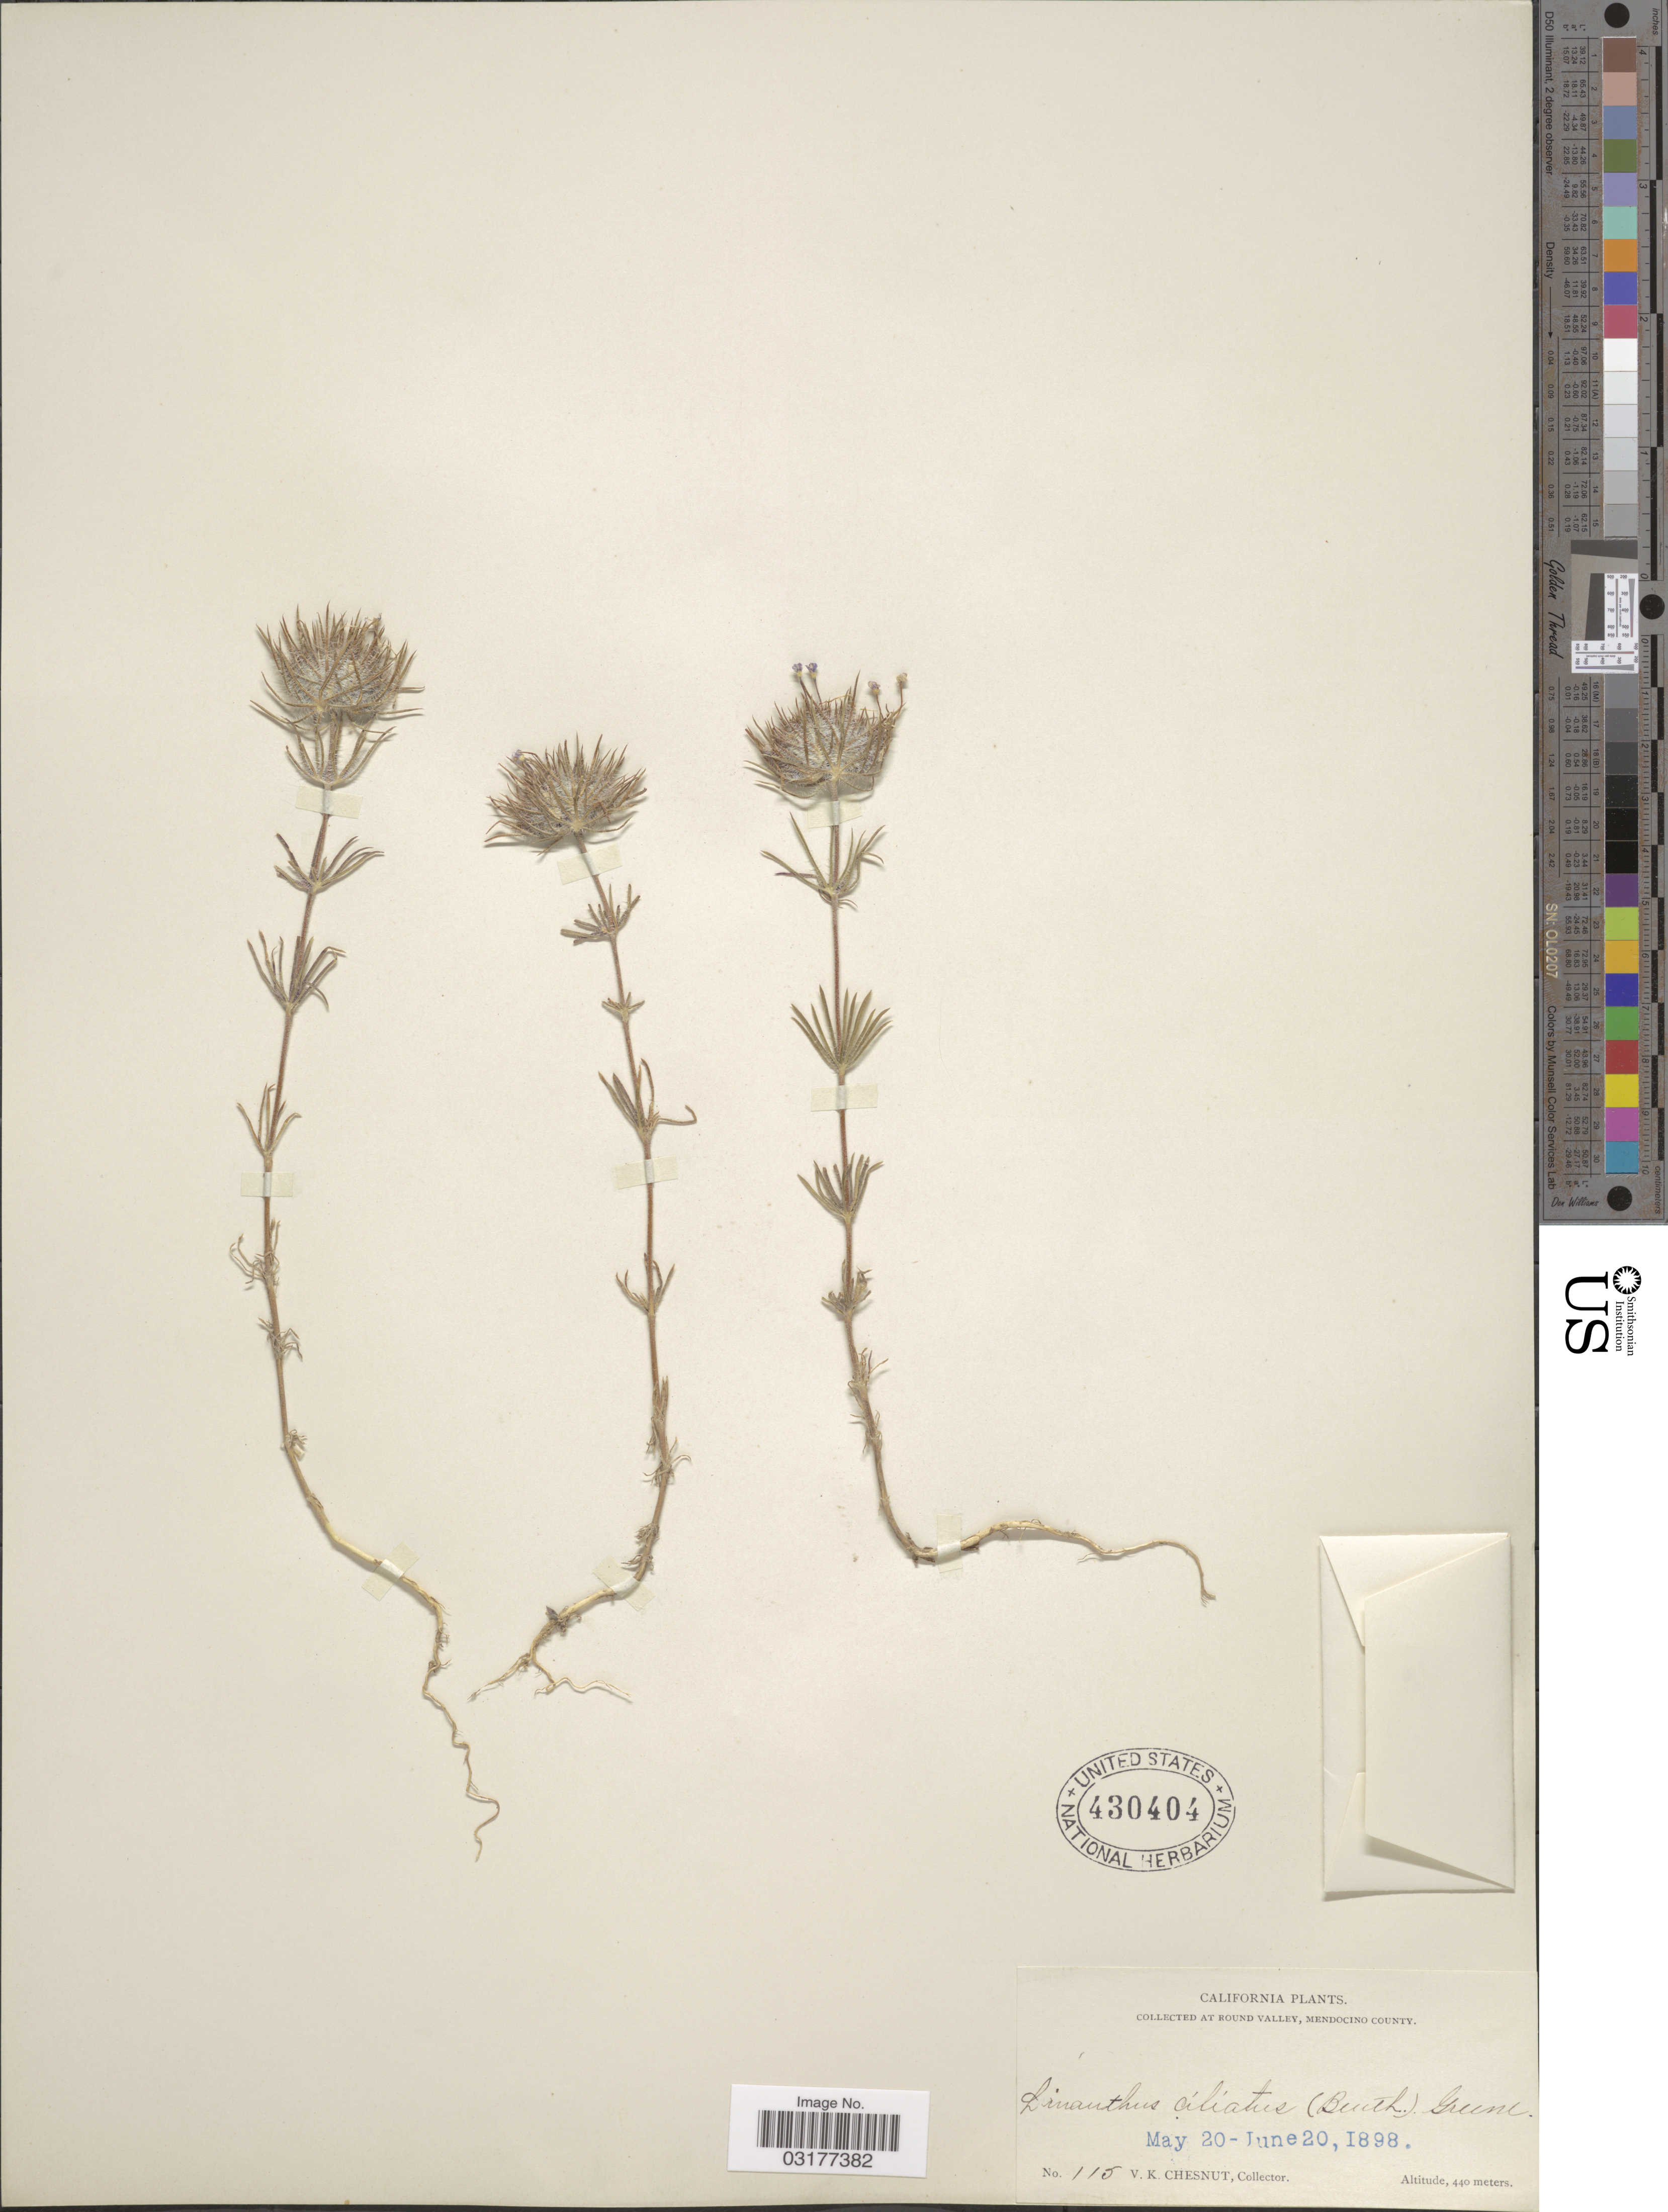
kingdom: Plantae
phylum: Tracheophyta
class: Magnoliopsida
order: Ericales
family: Polemoniaceae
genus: Leptosiphon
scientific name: Leptosiphon ciliatus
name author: (Benth.) Jeps.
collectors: V. Chesnut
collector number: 115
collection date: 1898-05-20/1898-06-20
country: United States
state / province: California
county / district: Mendocino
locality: At Round Valley, Mendocino County.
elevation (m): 440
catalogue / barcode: US 430404